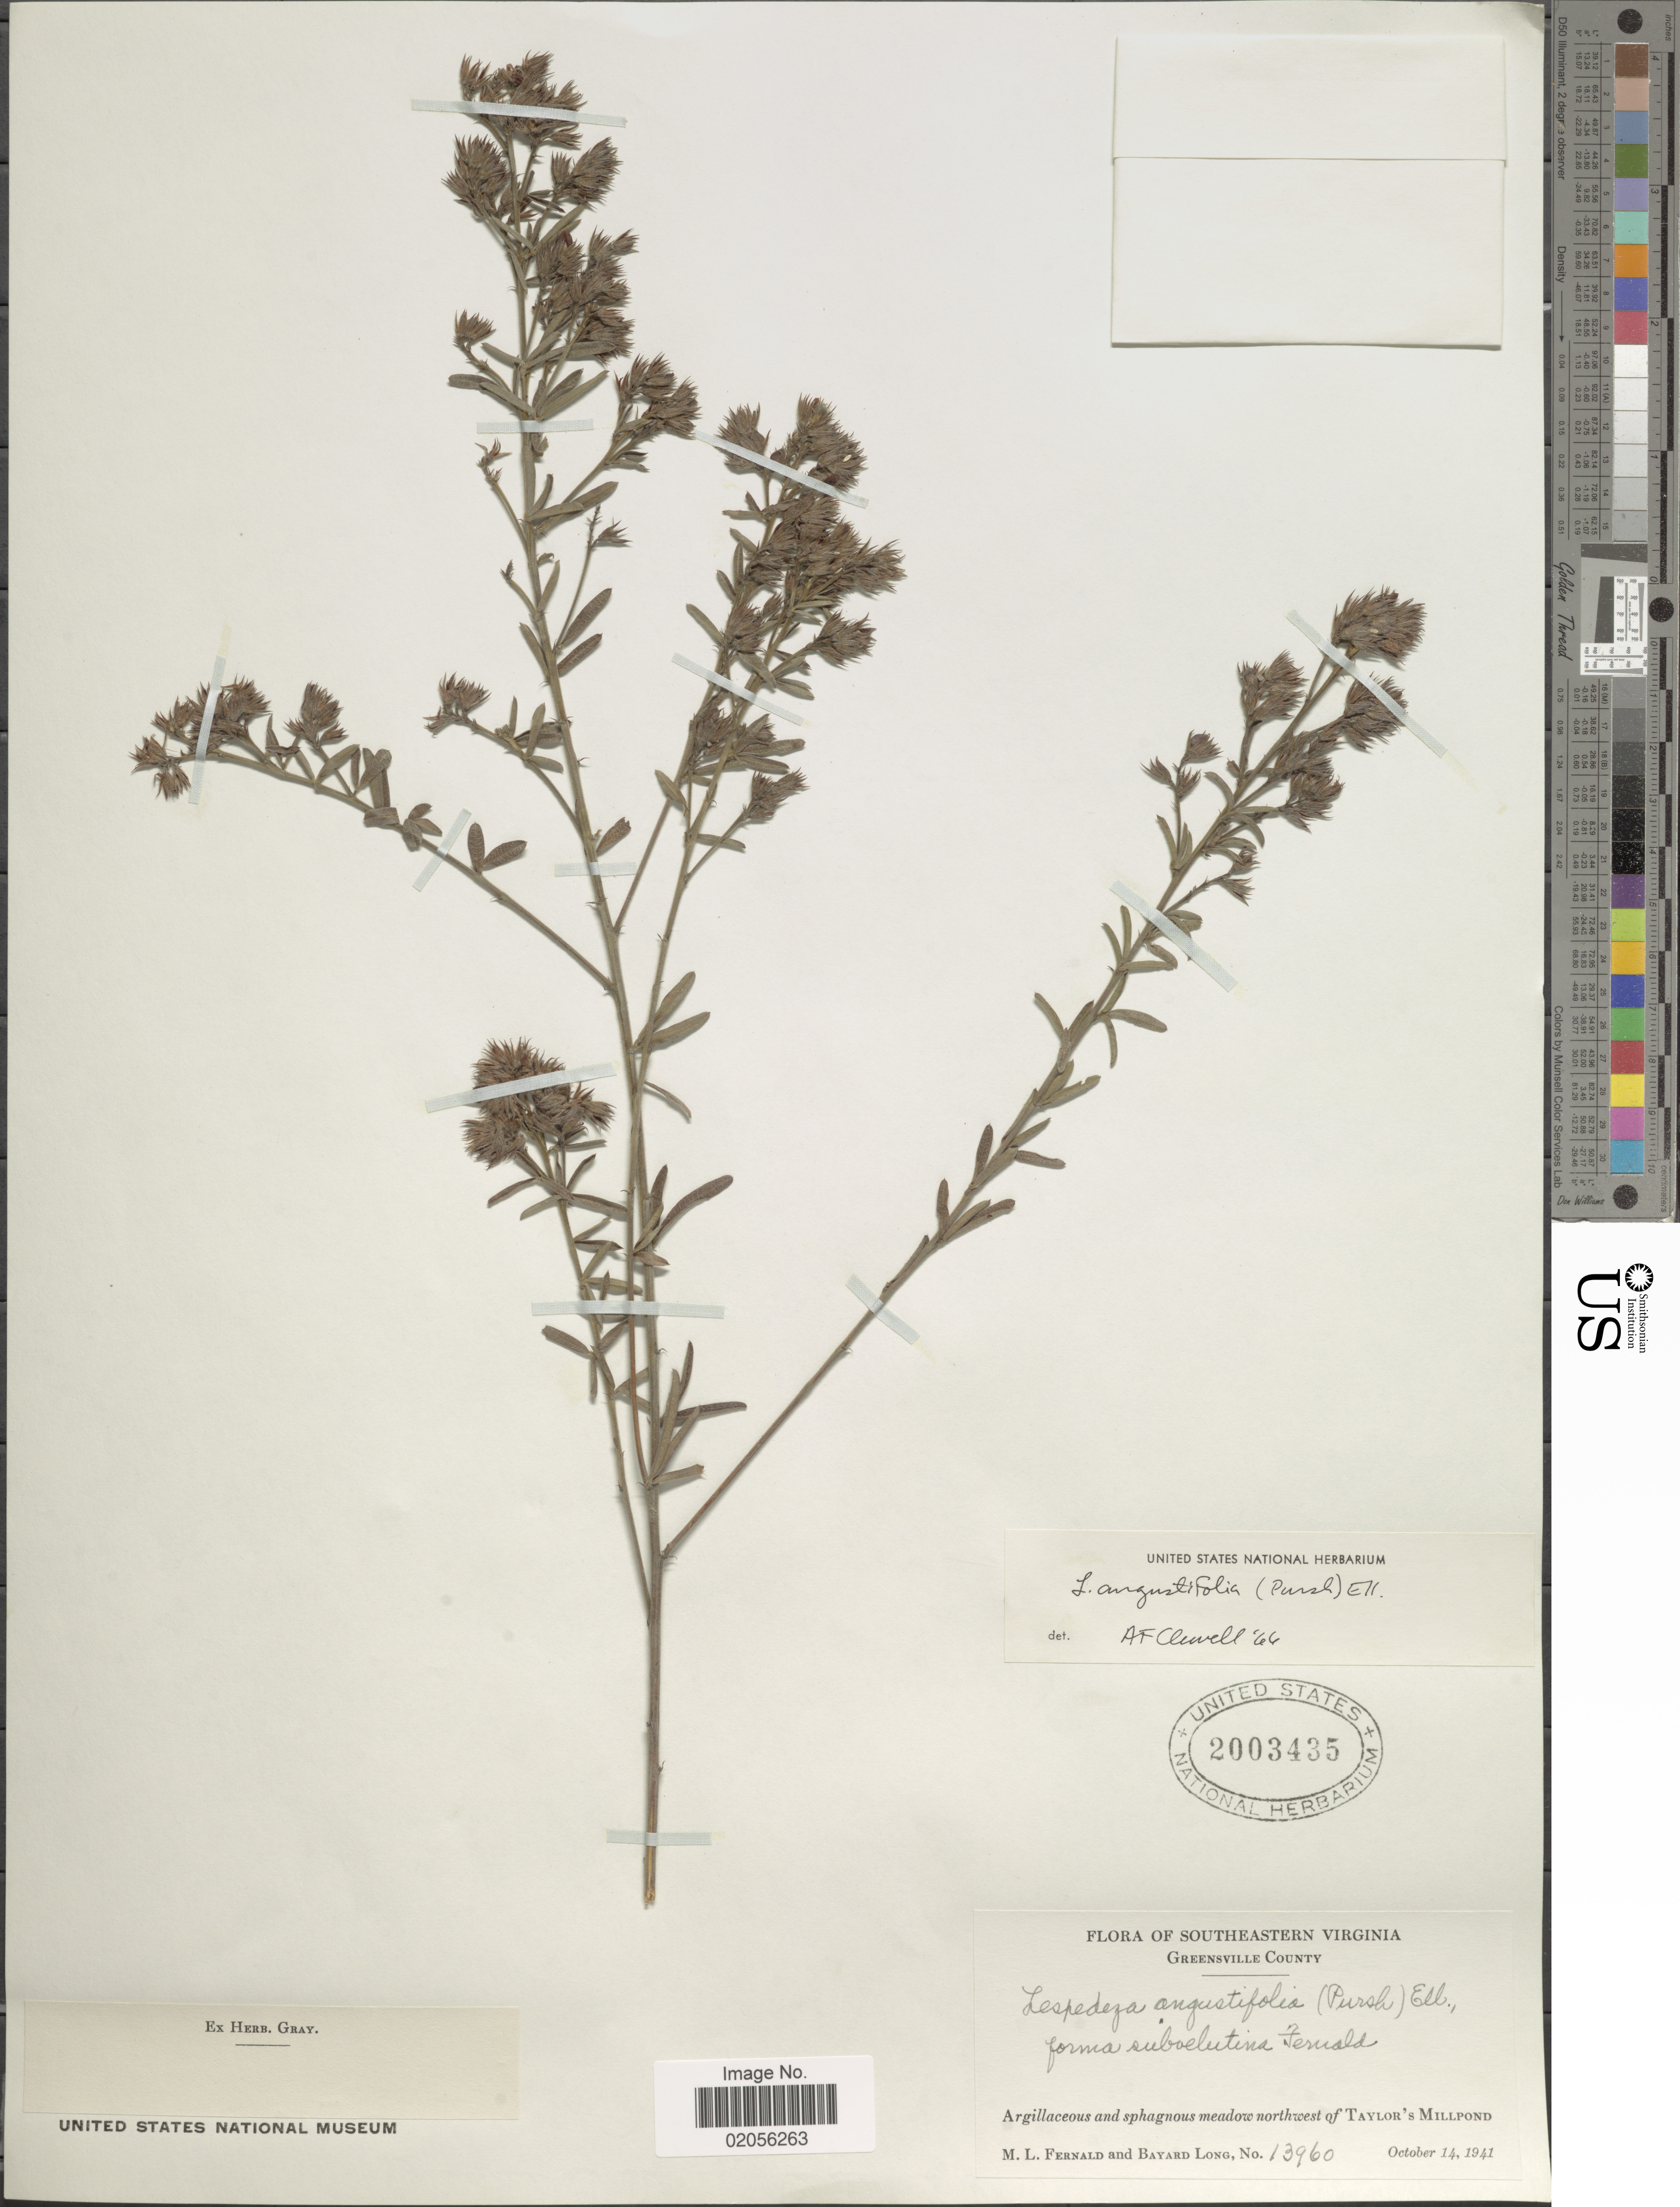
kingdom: Plantae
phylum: Tracheophyta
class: Magnoliopsida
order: Fabales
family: Fabaceae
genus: Lespedeza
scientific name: Lespedeza angustifolia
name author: (Pursh) Elliott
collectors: M. L. Fernald & B. Long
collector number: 13960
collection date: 1941-10-14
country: United States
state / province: Virginia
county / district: Greensville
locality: Southeastern Virginia. Greensville County. northwest of Taylor's Millpond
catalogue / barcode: US 2003435